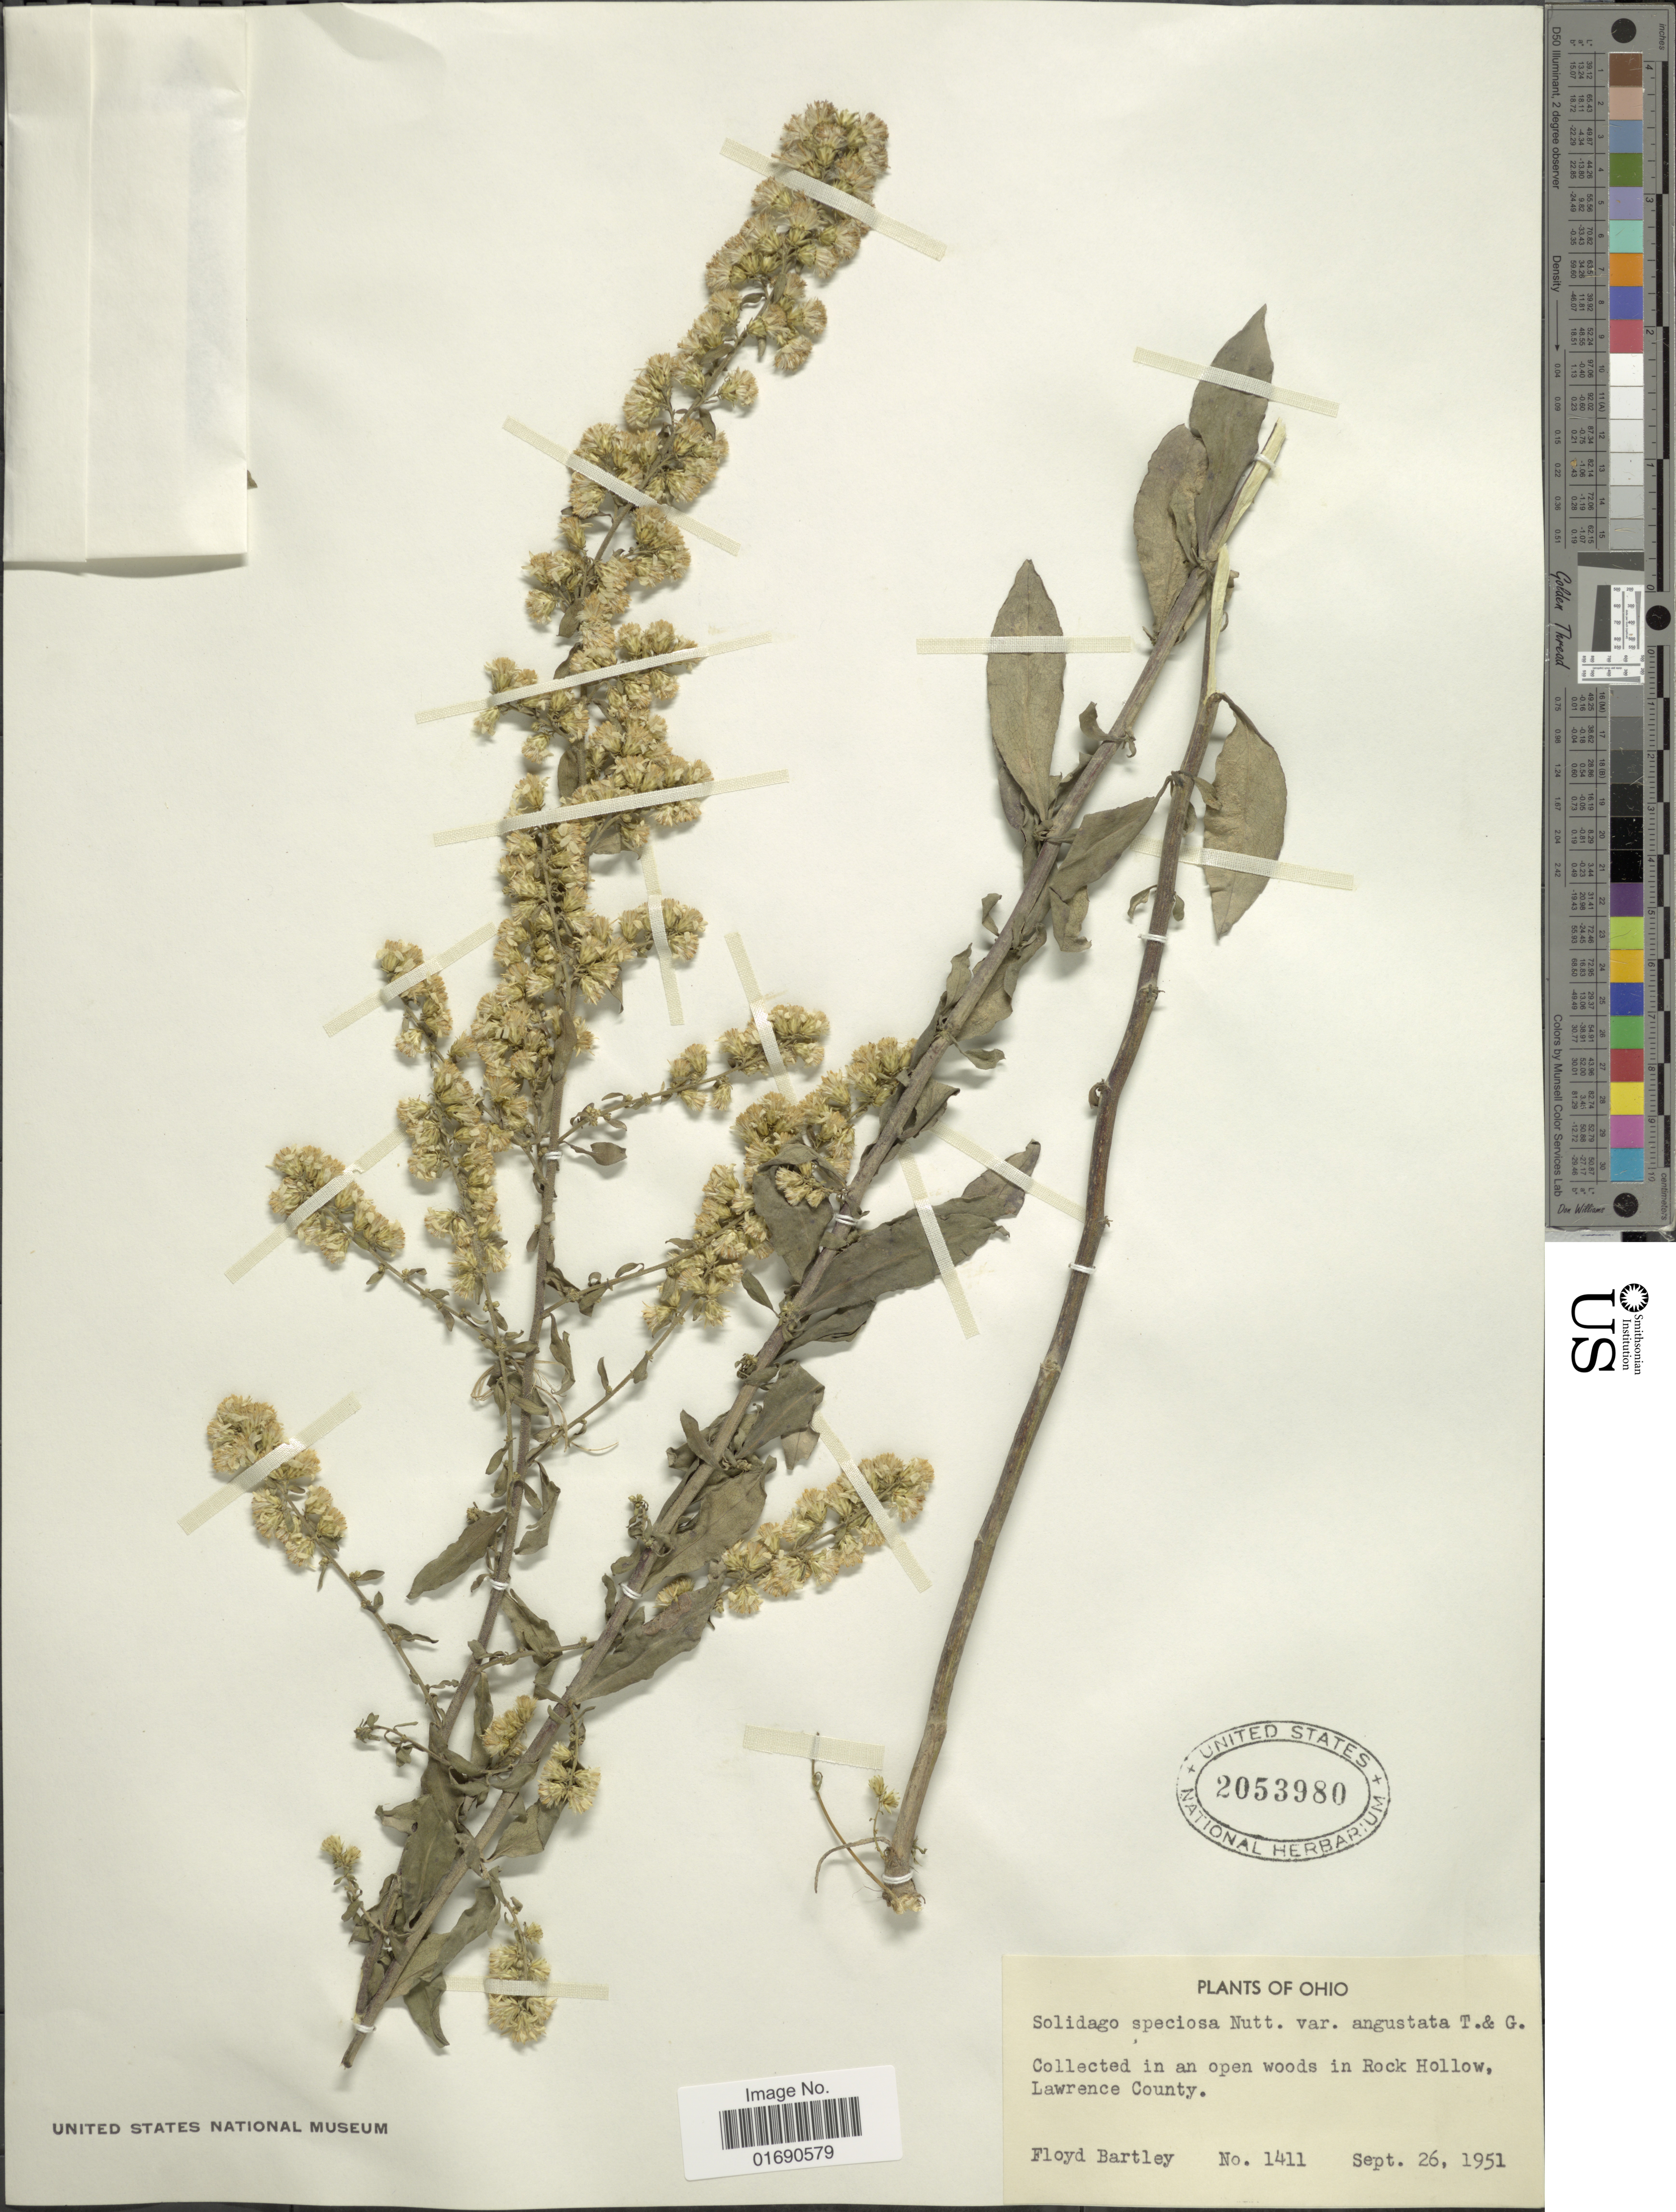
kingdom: Plantae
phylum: Tracheophyta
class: Magnoliopsida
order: Asterales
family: Asteraceae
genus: Solidago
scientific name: Solidago speciosa var. angustata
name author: Torr. & A. Gray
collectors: F. Bartley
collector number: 1411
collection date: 1951-09-26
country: United States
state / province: Ohio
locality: In an open woods in Rock Hollow, Lawrence County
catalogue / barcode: US 2053980